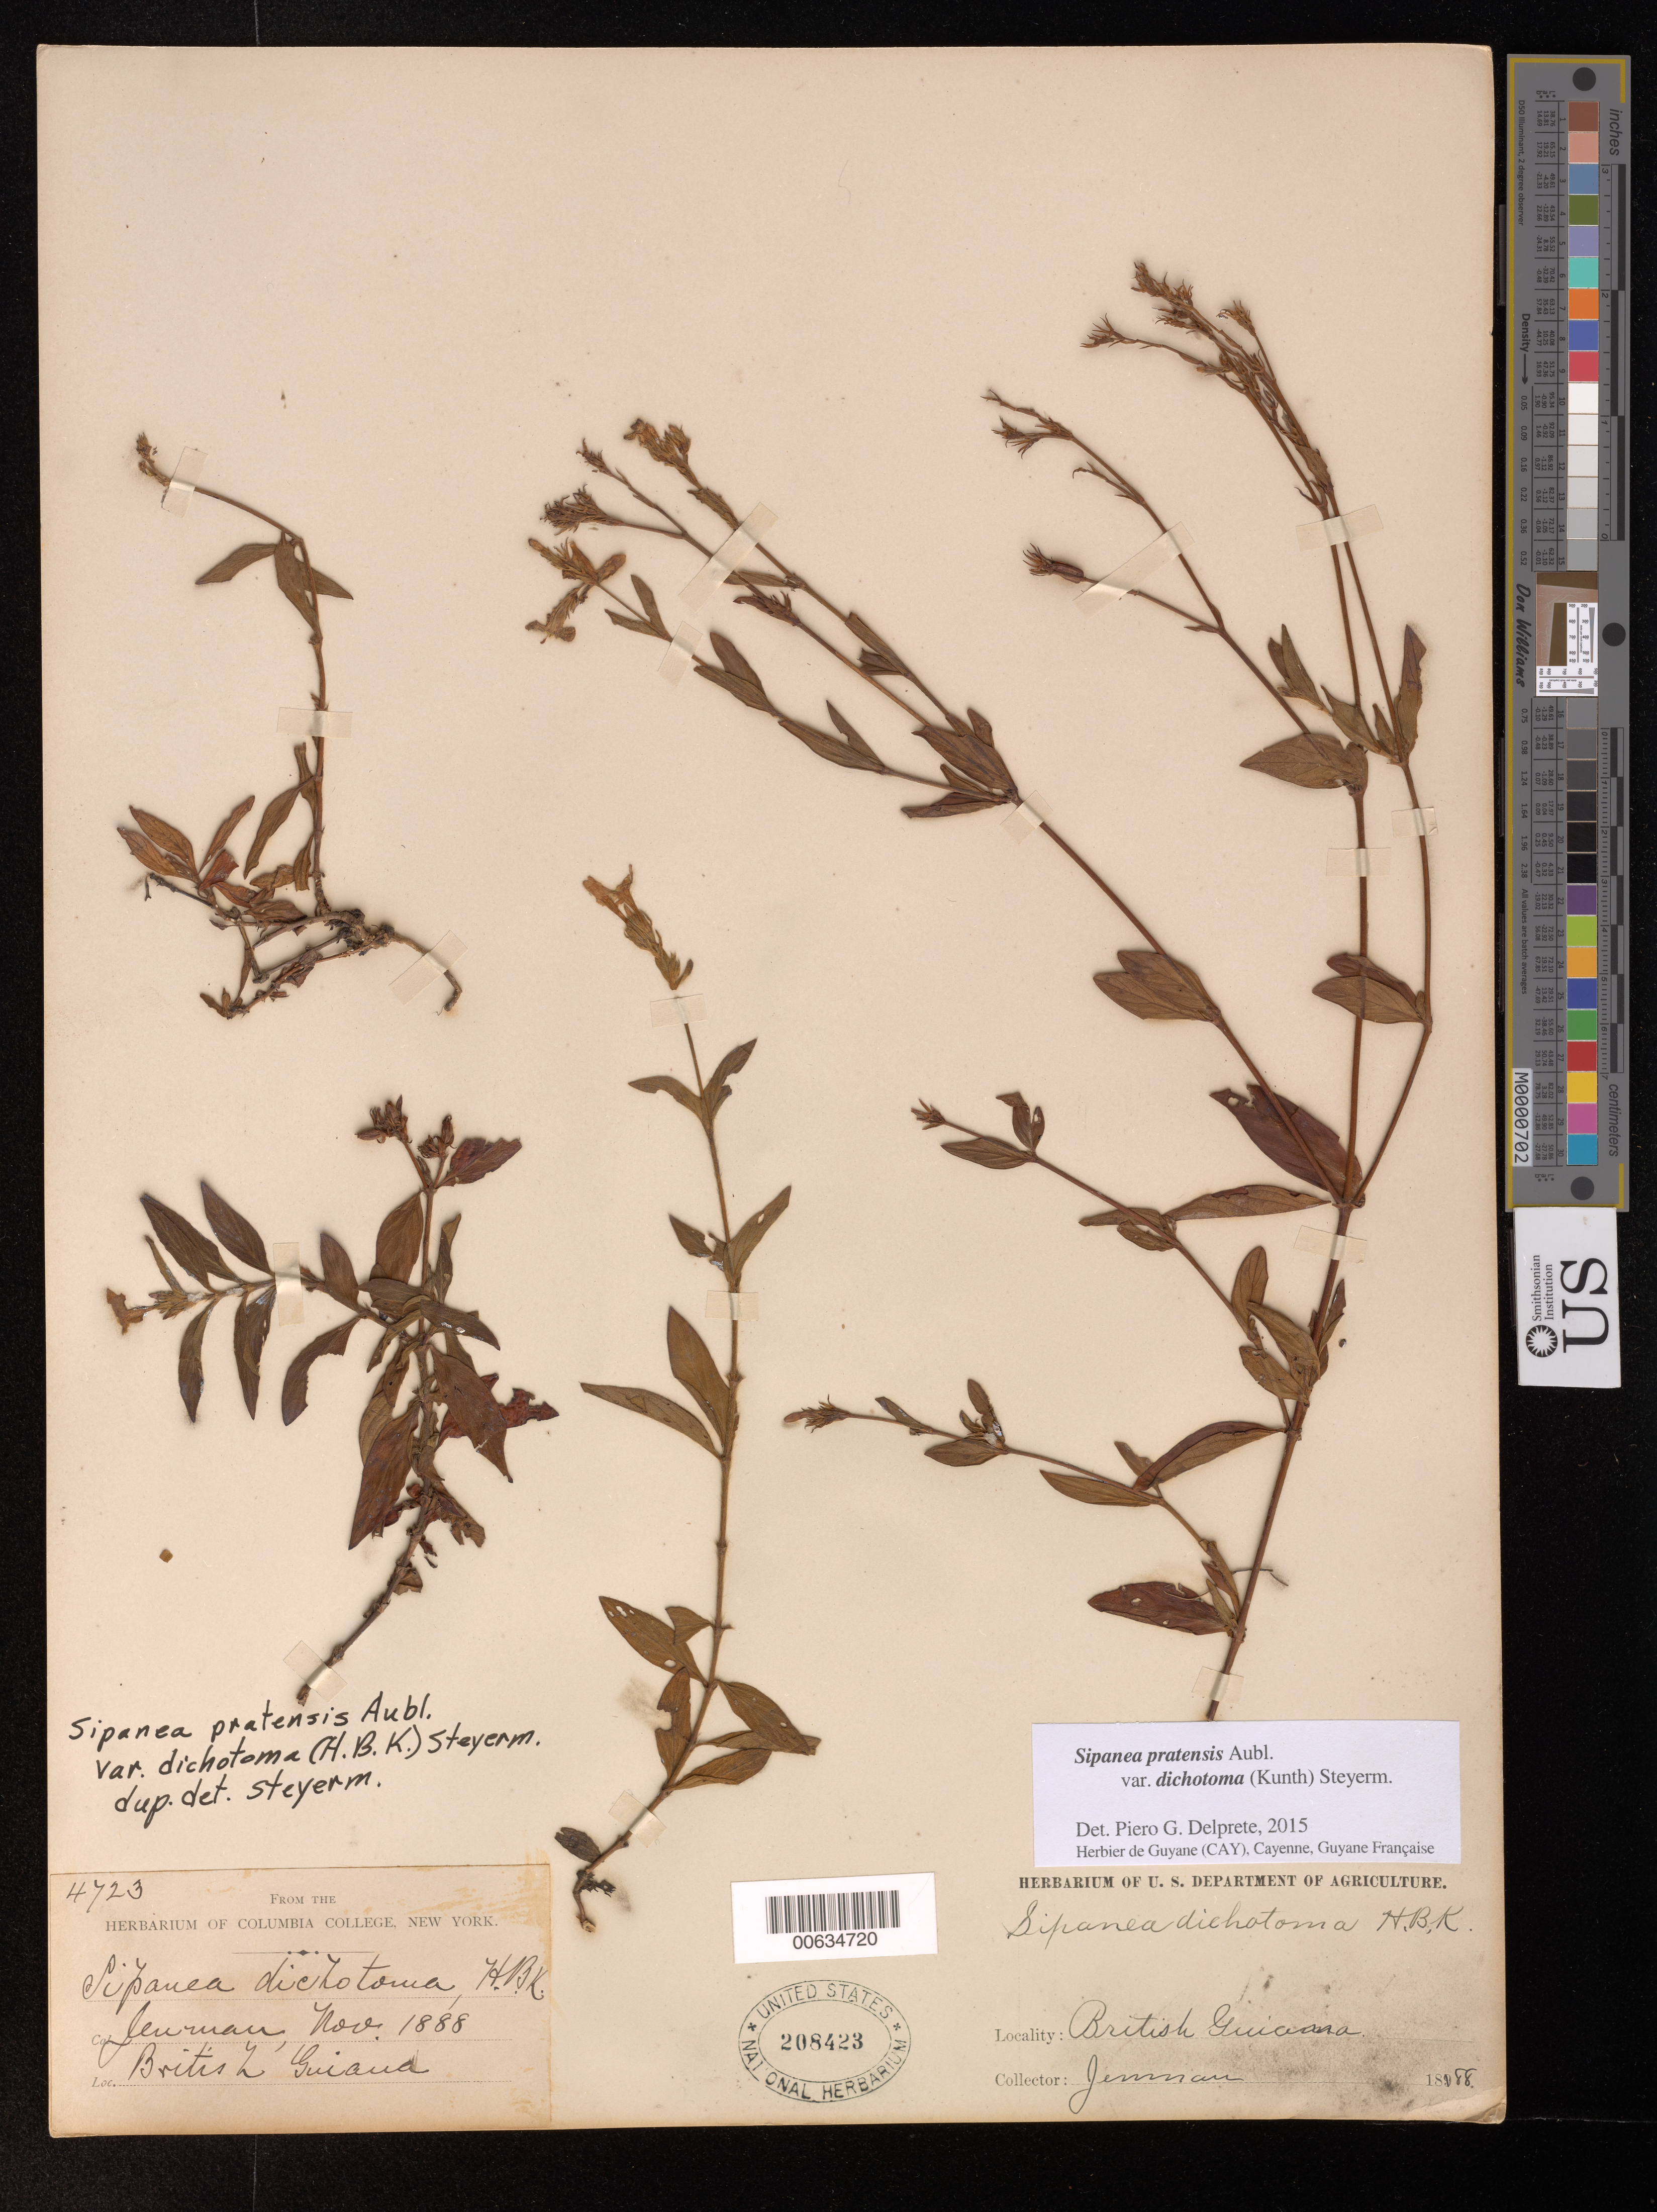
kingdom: Plantae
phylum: Tracheophyta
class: Magnoliopsida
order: Gentianales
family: Rubiaceae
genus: Sipanea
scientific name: Sipanea pratensis var. dichotoma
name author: (Kunth) Steyerm.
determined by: Steyermark, Julian A., (VEN)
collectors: G. S. Jenman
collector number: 4723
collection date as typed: November 1888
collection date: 1888-11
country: Guyana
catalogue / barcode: US 208423